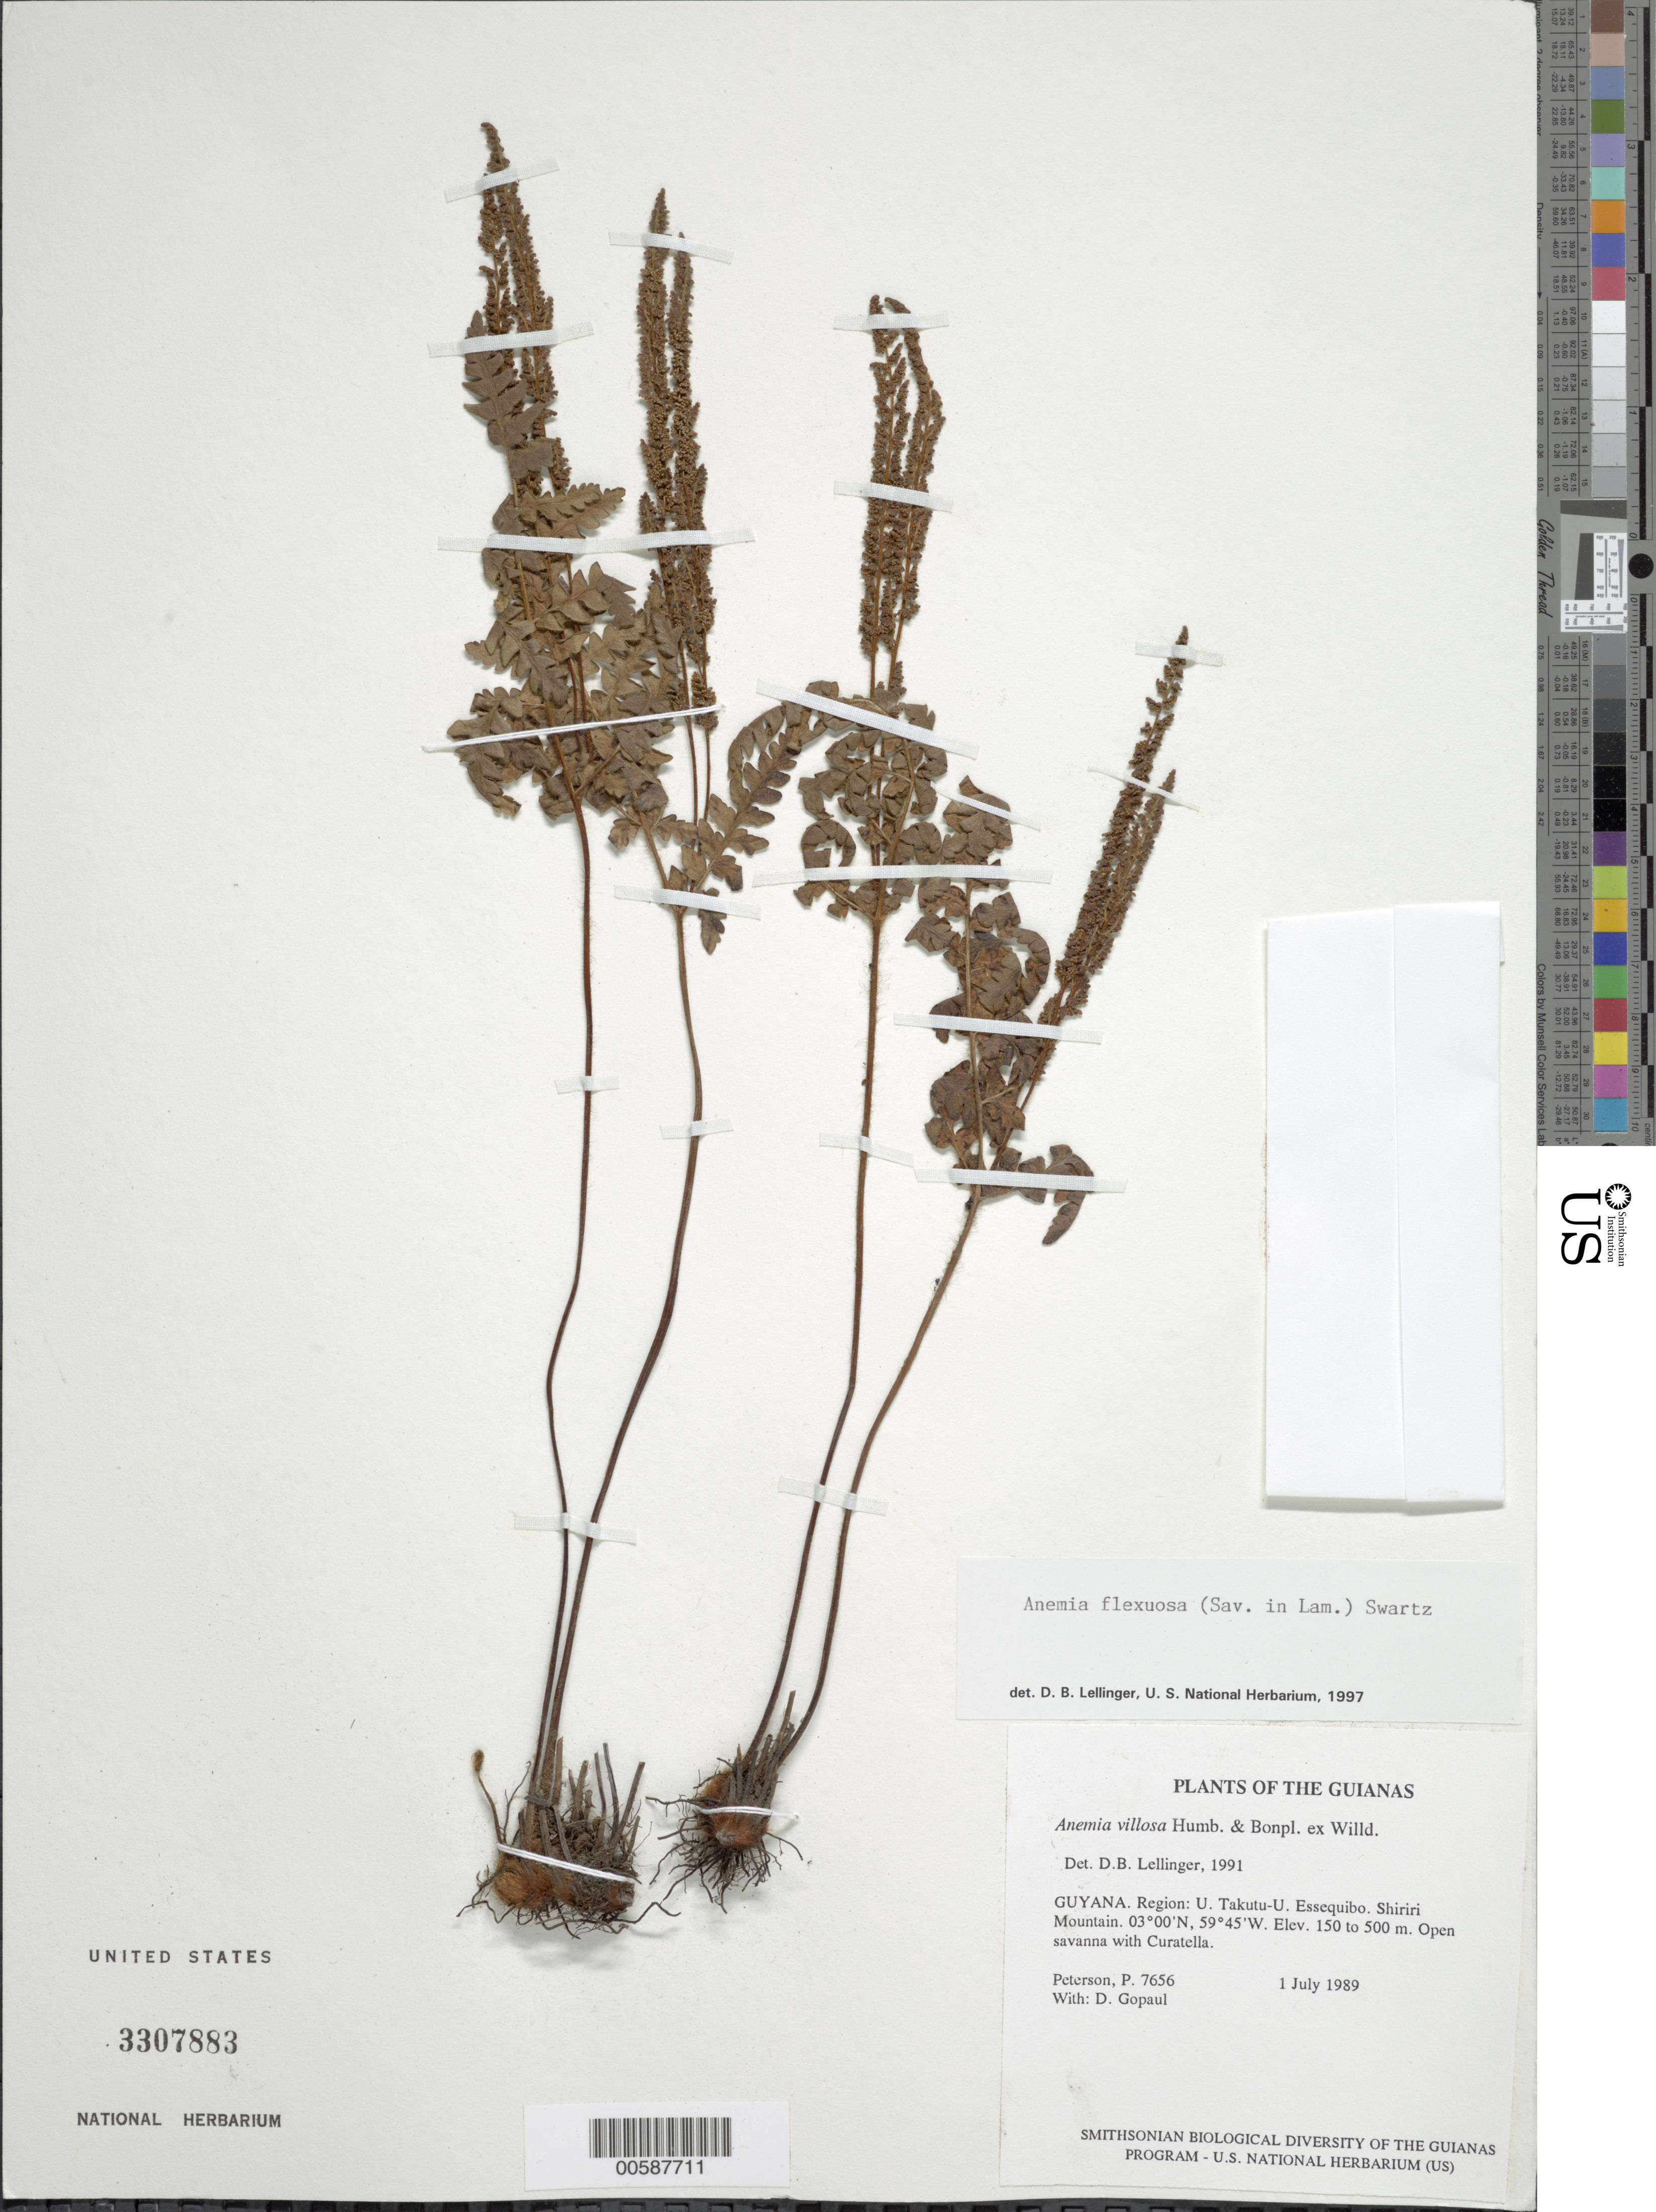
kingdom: Plantae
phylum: Tracheophyta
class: Polypodiopsida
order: Schizaeales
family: Anemiaceae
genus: Anemia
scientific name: Anemia flexuosa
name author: (Savigny) Sw.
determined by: Lellinger, David B., (BOT), Smithsonian Institution - National Museum of Natural History (UNITED STATES)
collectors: P. M. Peterson & D. Gopaul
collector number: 7656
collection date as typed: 1 July 1989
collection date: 1989-07-01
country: Guyana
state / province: U. Takutu-U. Essequibo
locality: Shiriri Mountain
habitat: Open savanna with Curatella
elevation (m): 150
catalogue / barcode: US 3307883